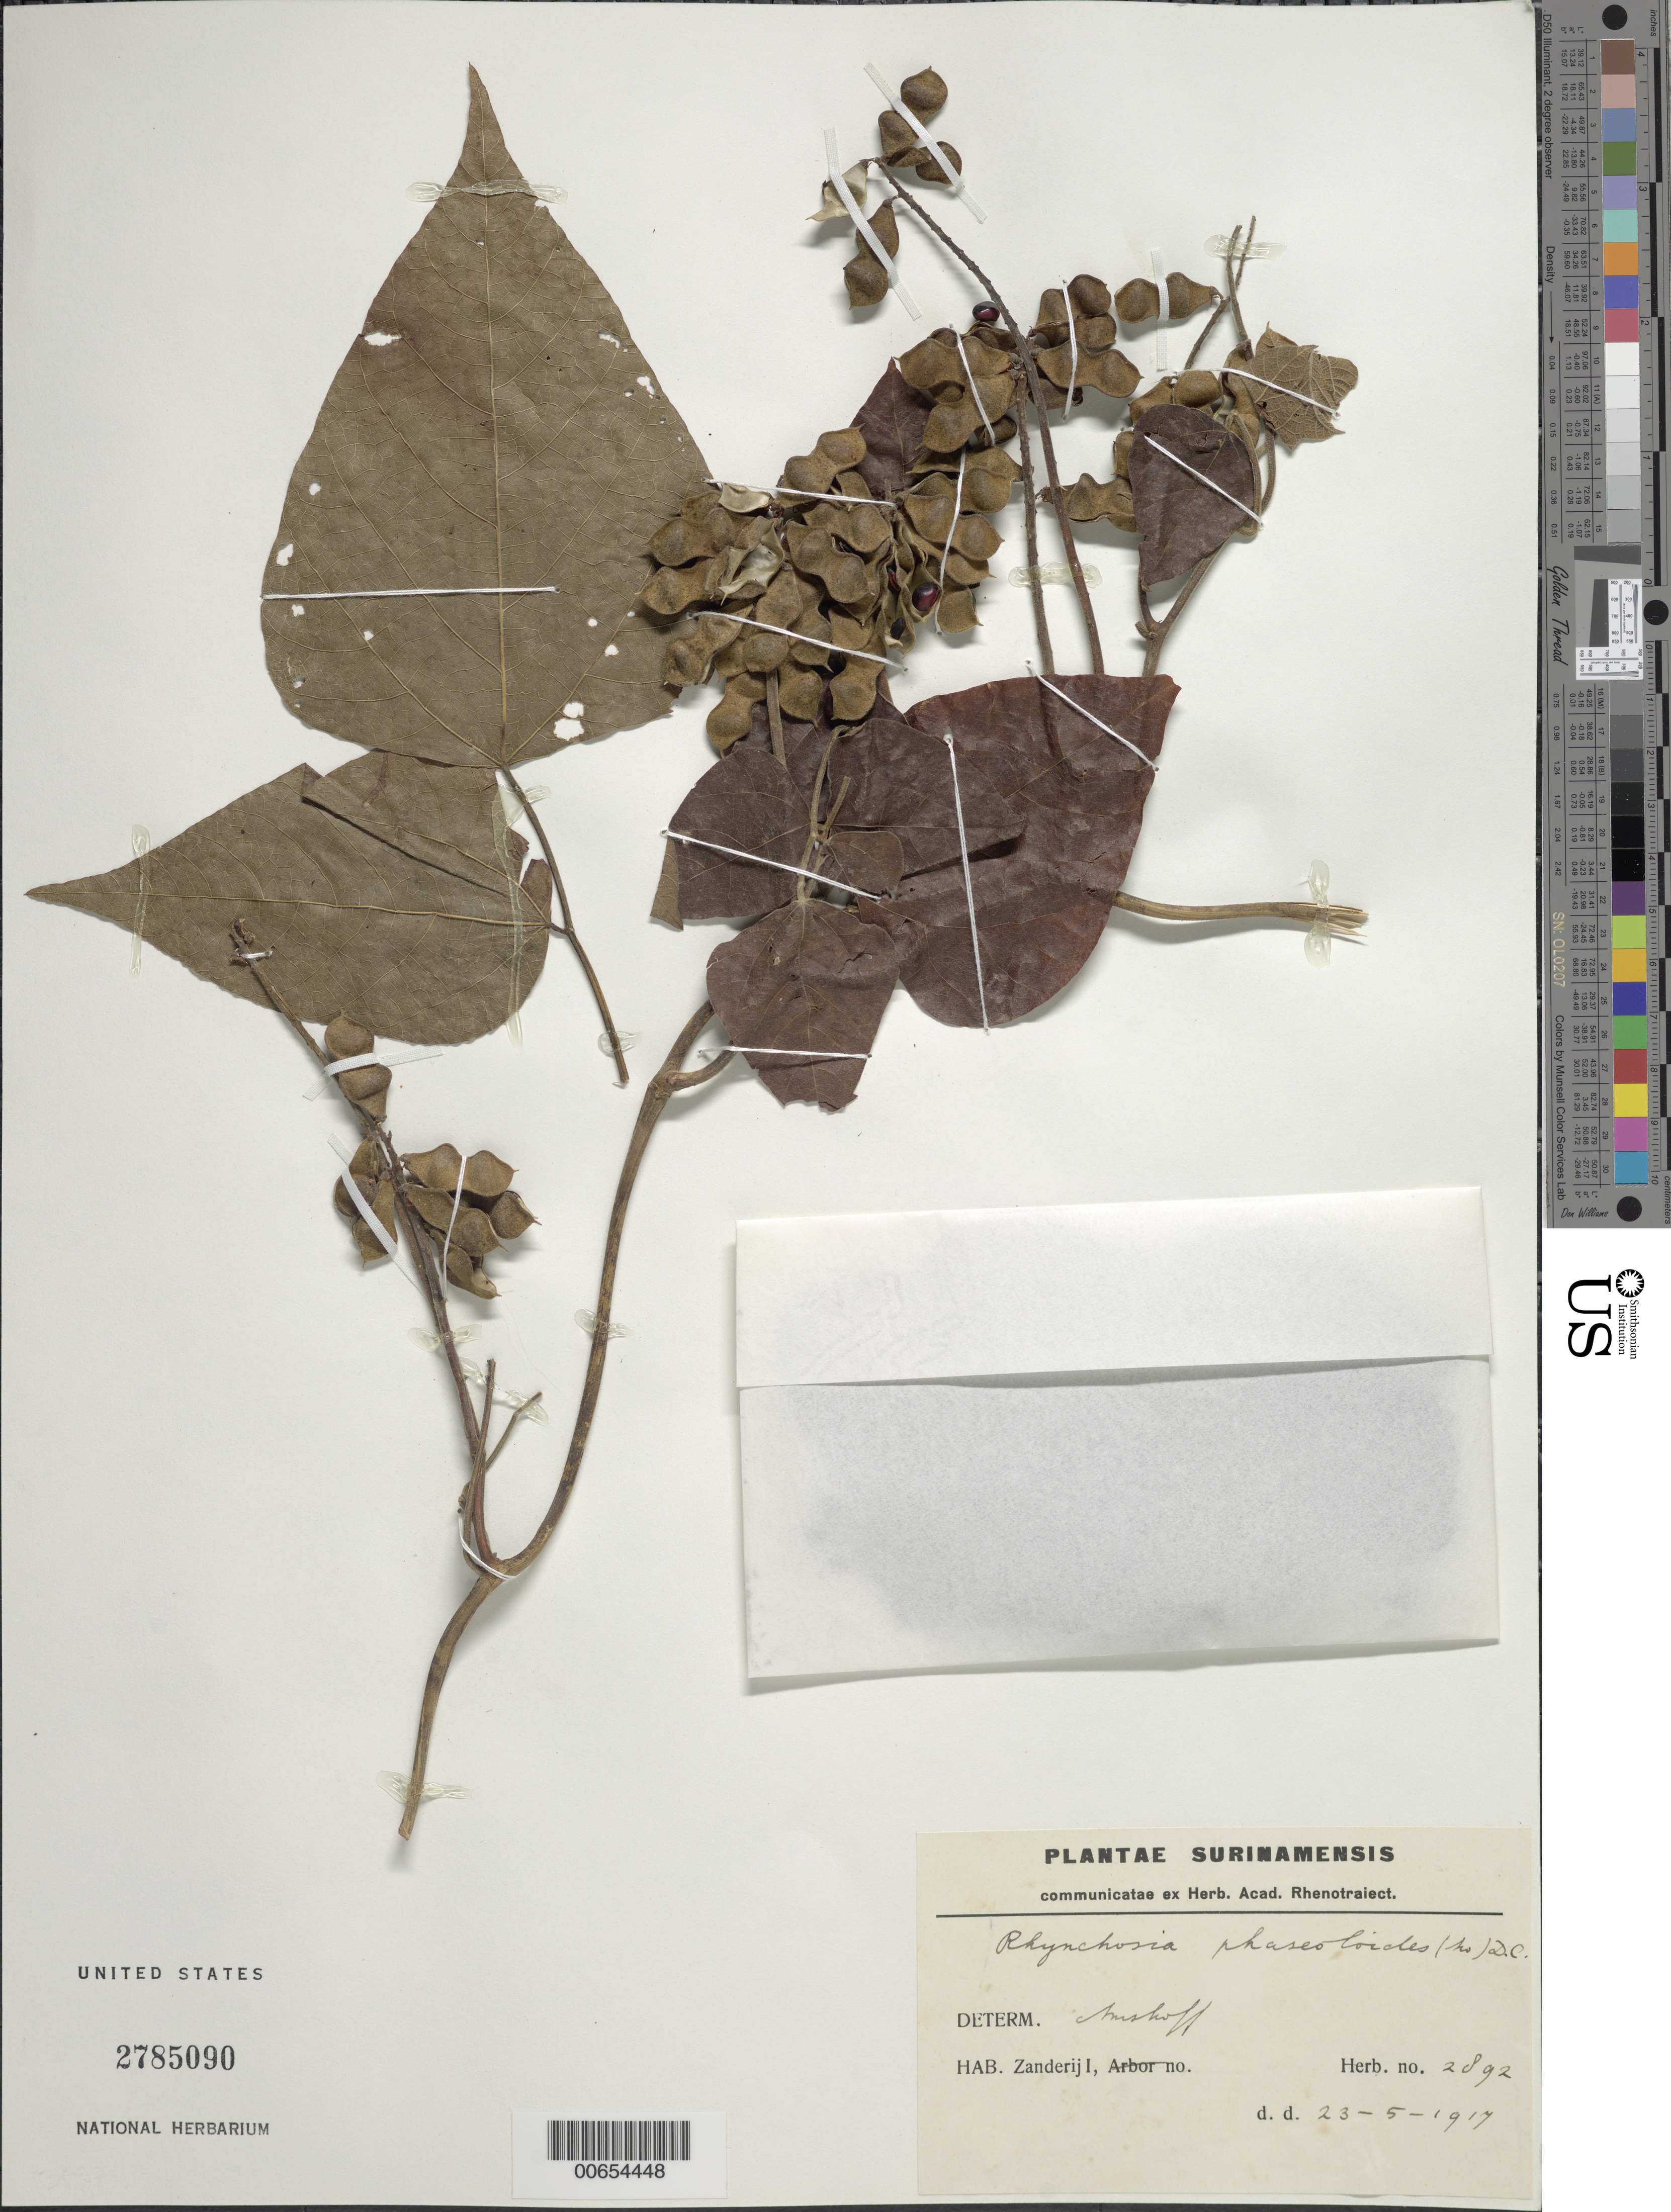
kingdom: Plantae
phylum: Tracheophyta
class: Magnoliopsida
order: Fabales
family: Fabaceae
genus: Rhynchosia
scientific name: Rhynchosia phaseoloides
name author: (Sw.) DC.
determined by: Amshoff, G. J. H.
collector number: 2892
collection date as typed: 23-May-17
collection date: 1917-05-23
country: Suriname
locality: Zanderij I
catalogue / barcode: US 2785090